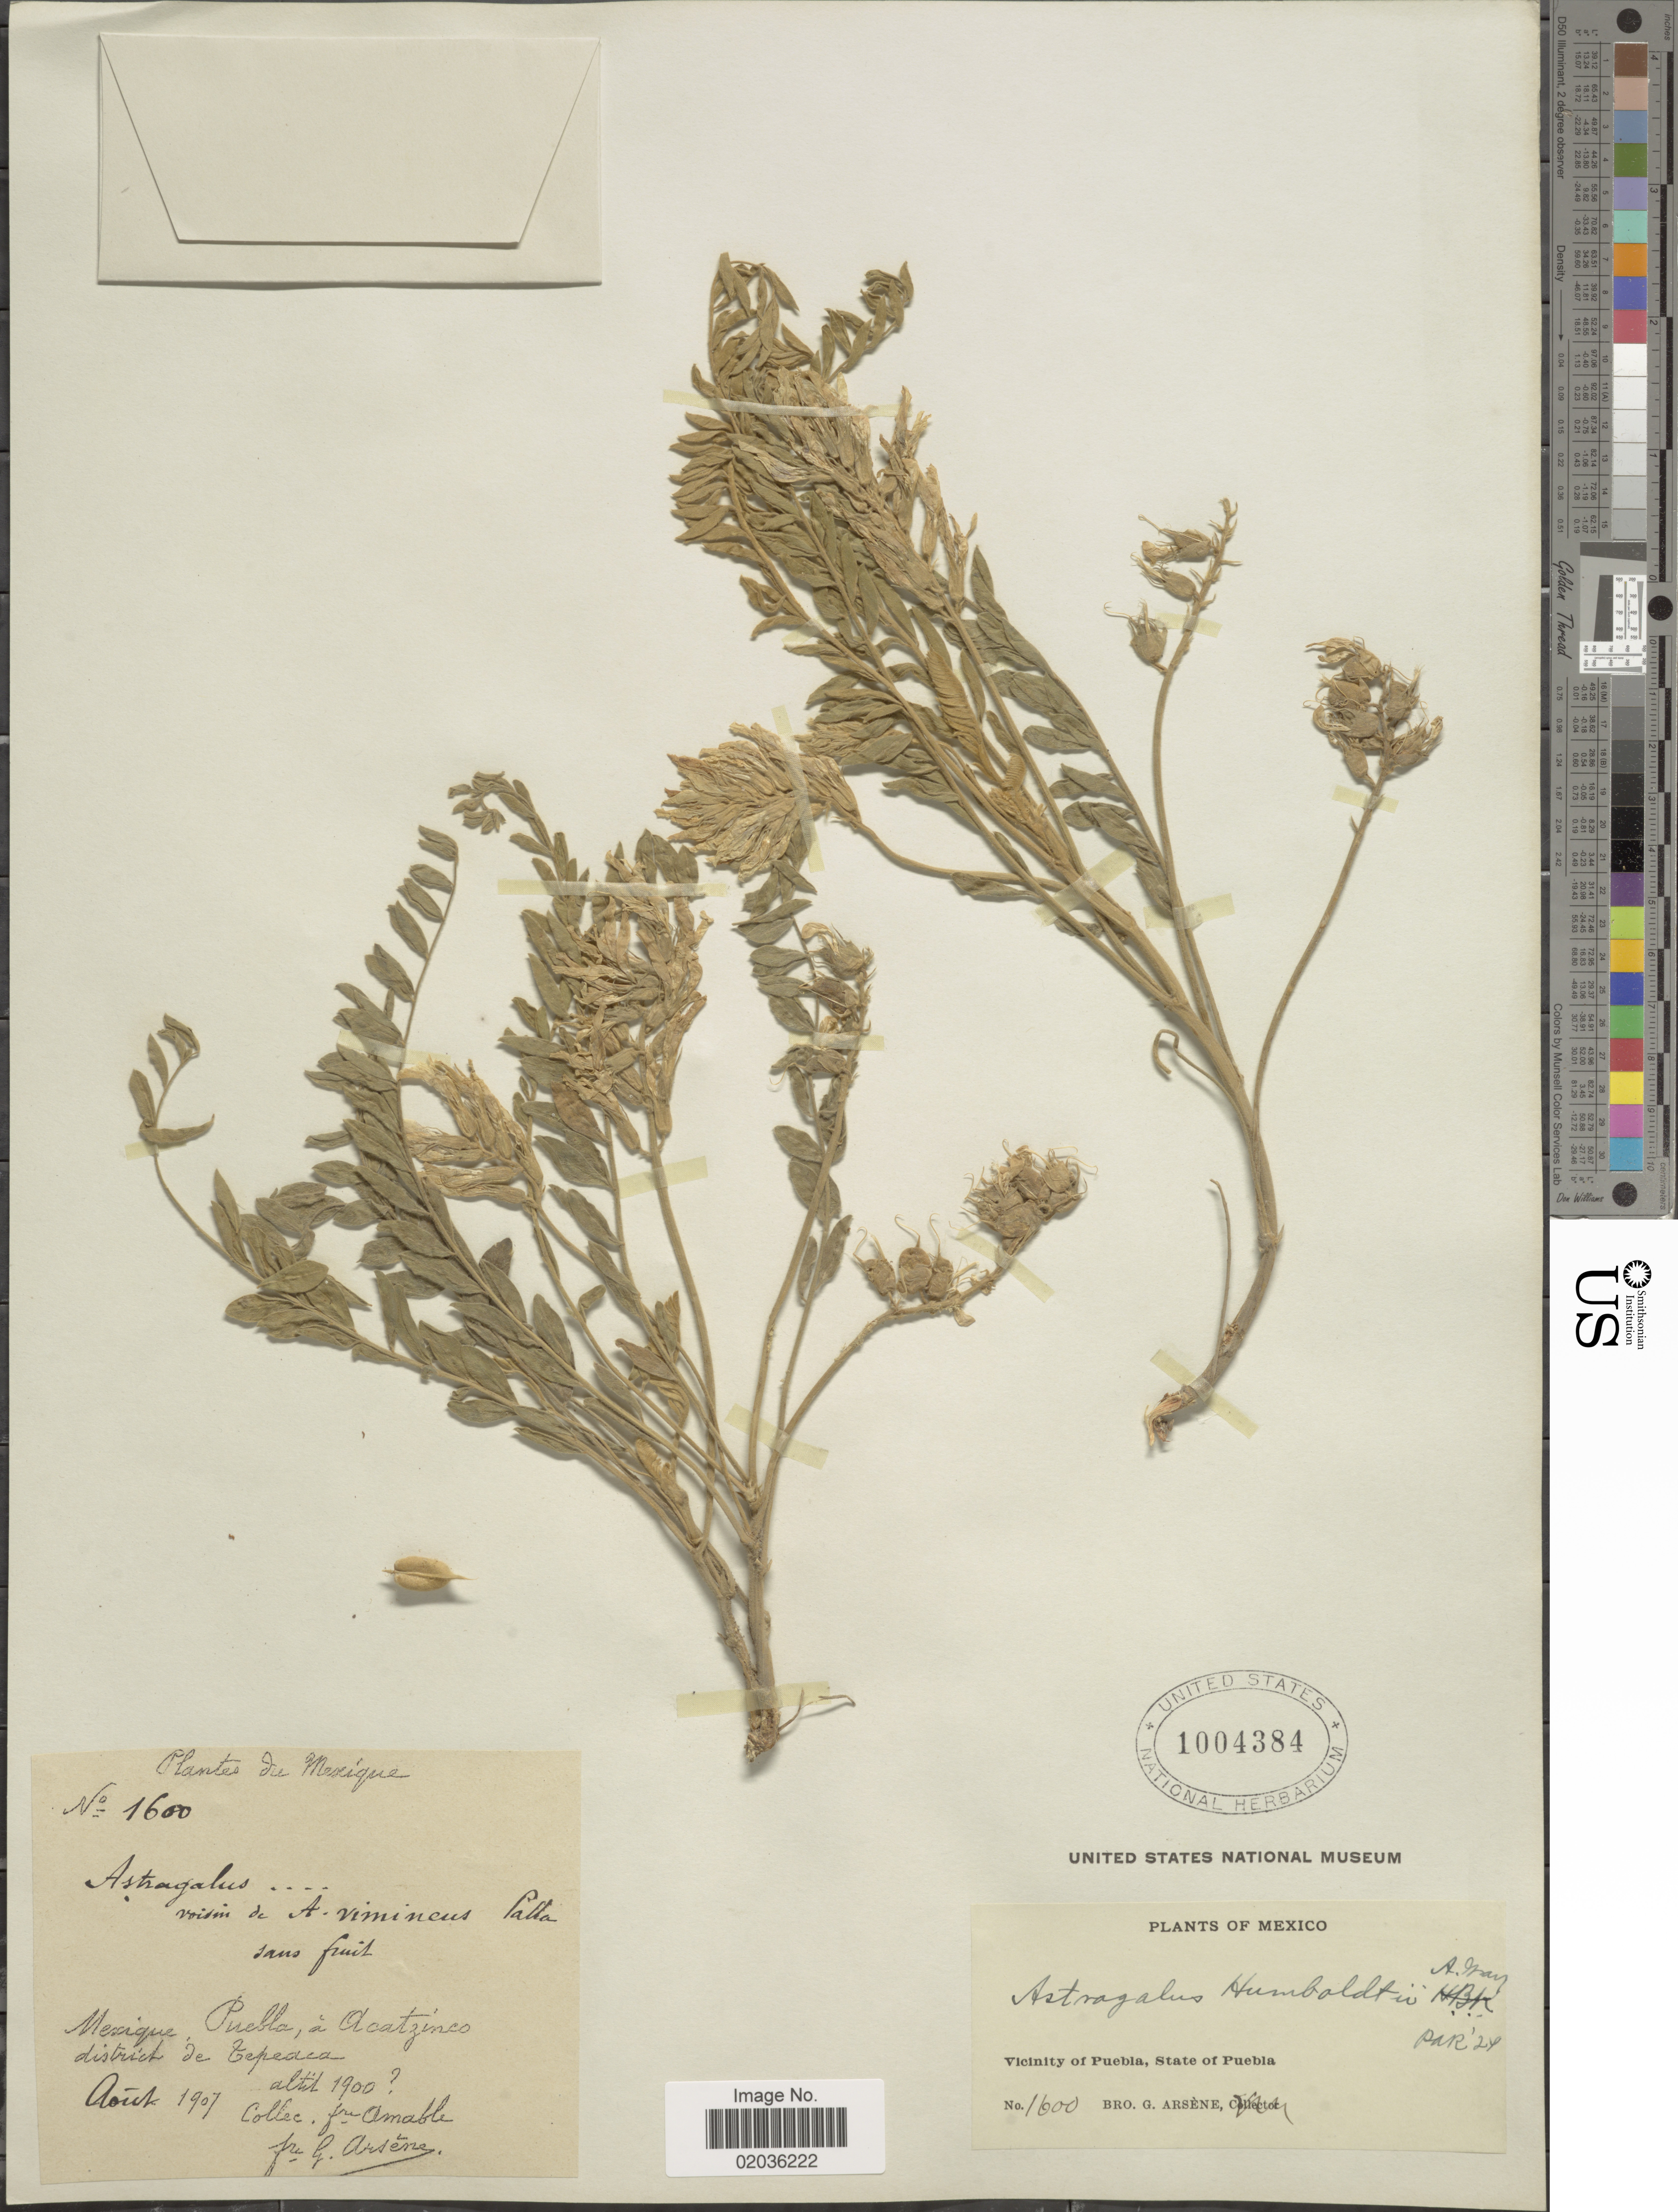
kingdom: Plantae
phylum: Tracheophyta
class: Magnoliopsida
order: Fabales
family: Fabaceae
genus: Astragalus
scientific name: Astragalus mollissimus var. irolanus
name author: (M.E. Jones) Barneby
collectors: Bro. G. Arsène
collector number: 1600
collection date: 1907-08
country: Mexico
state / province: Puebla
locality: Á Acatzingo district de Zepeaca, Vicinity of Puebla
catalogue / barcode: US 1004384